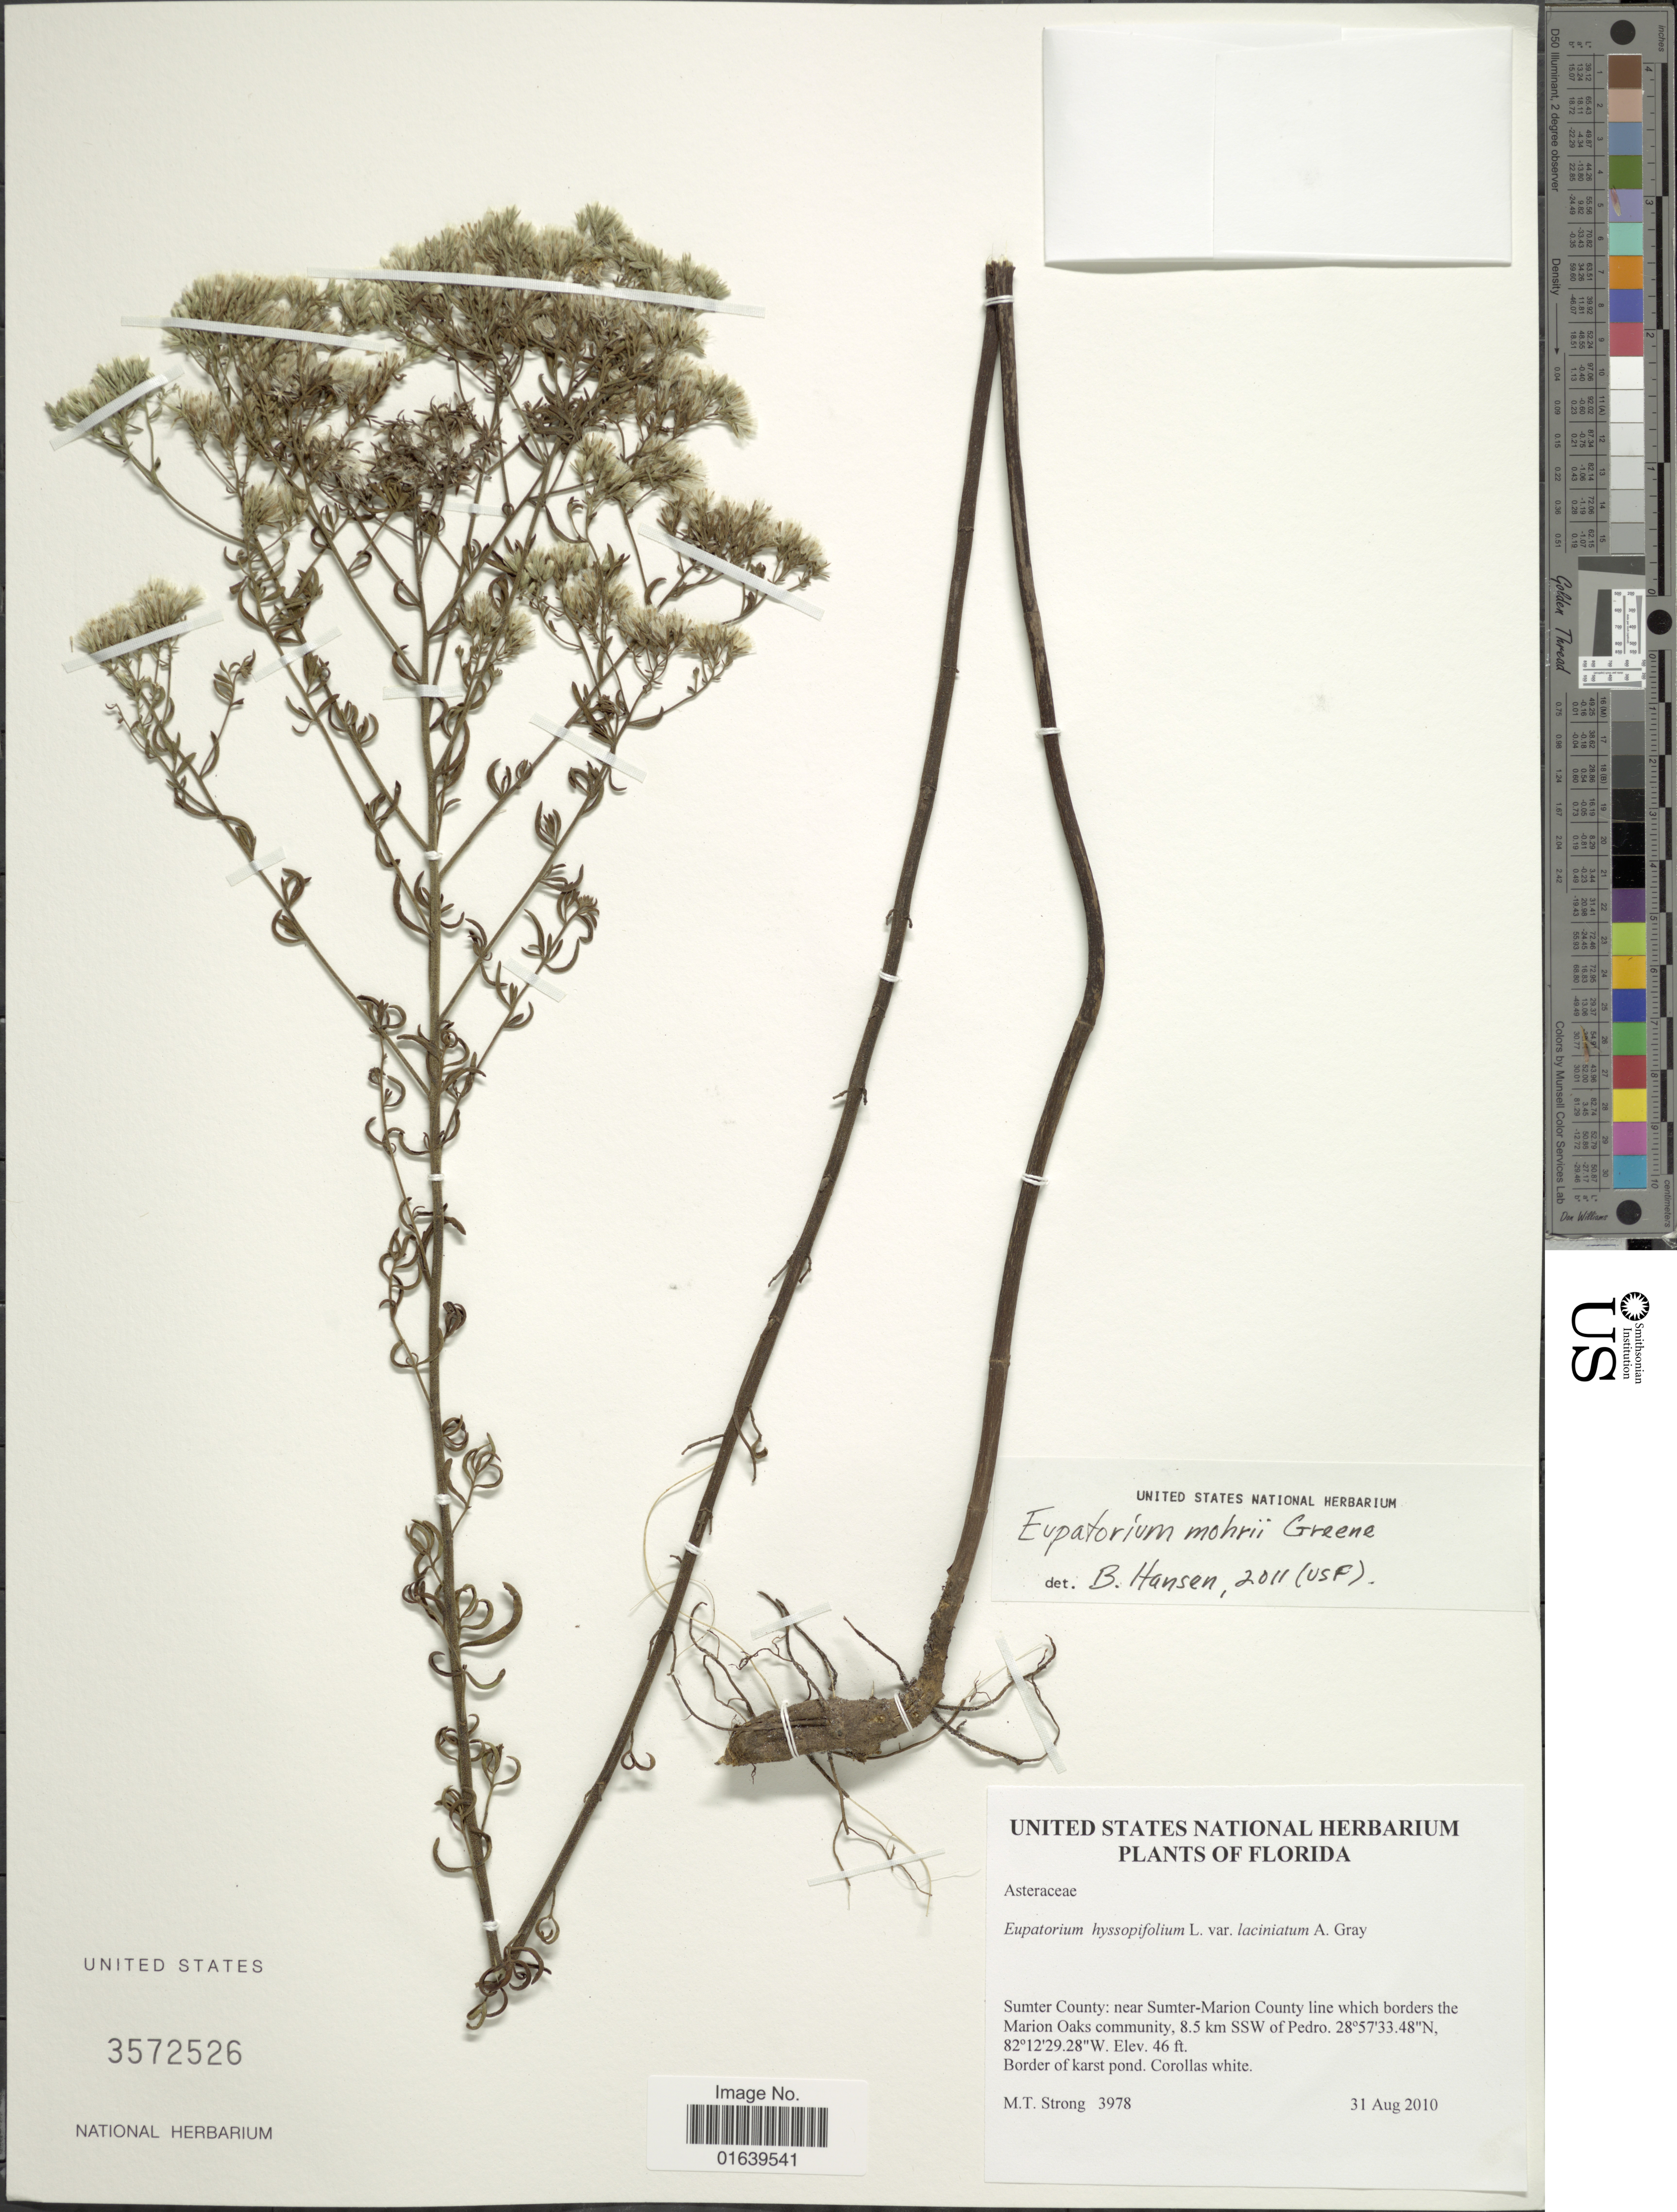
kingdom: Plantae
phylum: Tracheophyta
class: Magnoliopsida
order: Asterales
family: Asteraceae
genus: Eupatorium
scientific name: Eupatorium mohrii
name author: Greene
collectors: M. T. Strong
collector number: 3978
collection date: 2010-08-31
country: United States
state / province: Florida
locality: Sumter County: near Sumter-<arion County line which borders the Marion Oaks community, 8.5 km SSW of Pedro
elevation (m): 14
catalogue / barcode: US 3572526